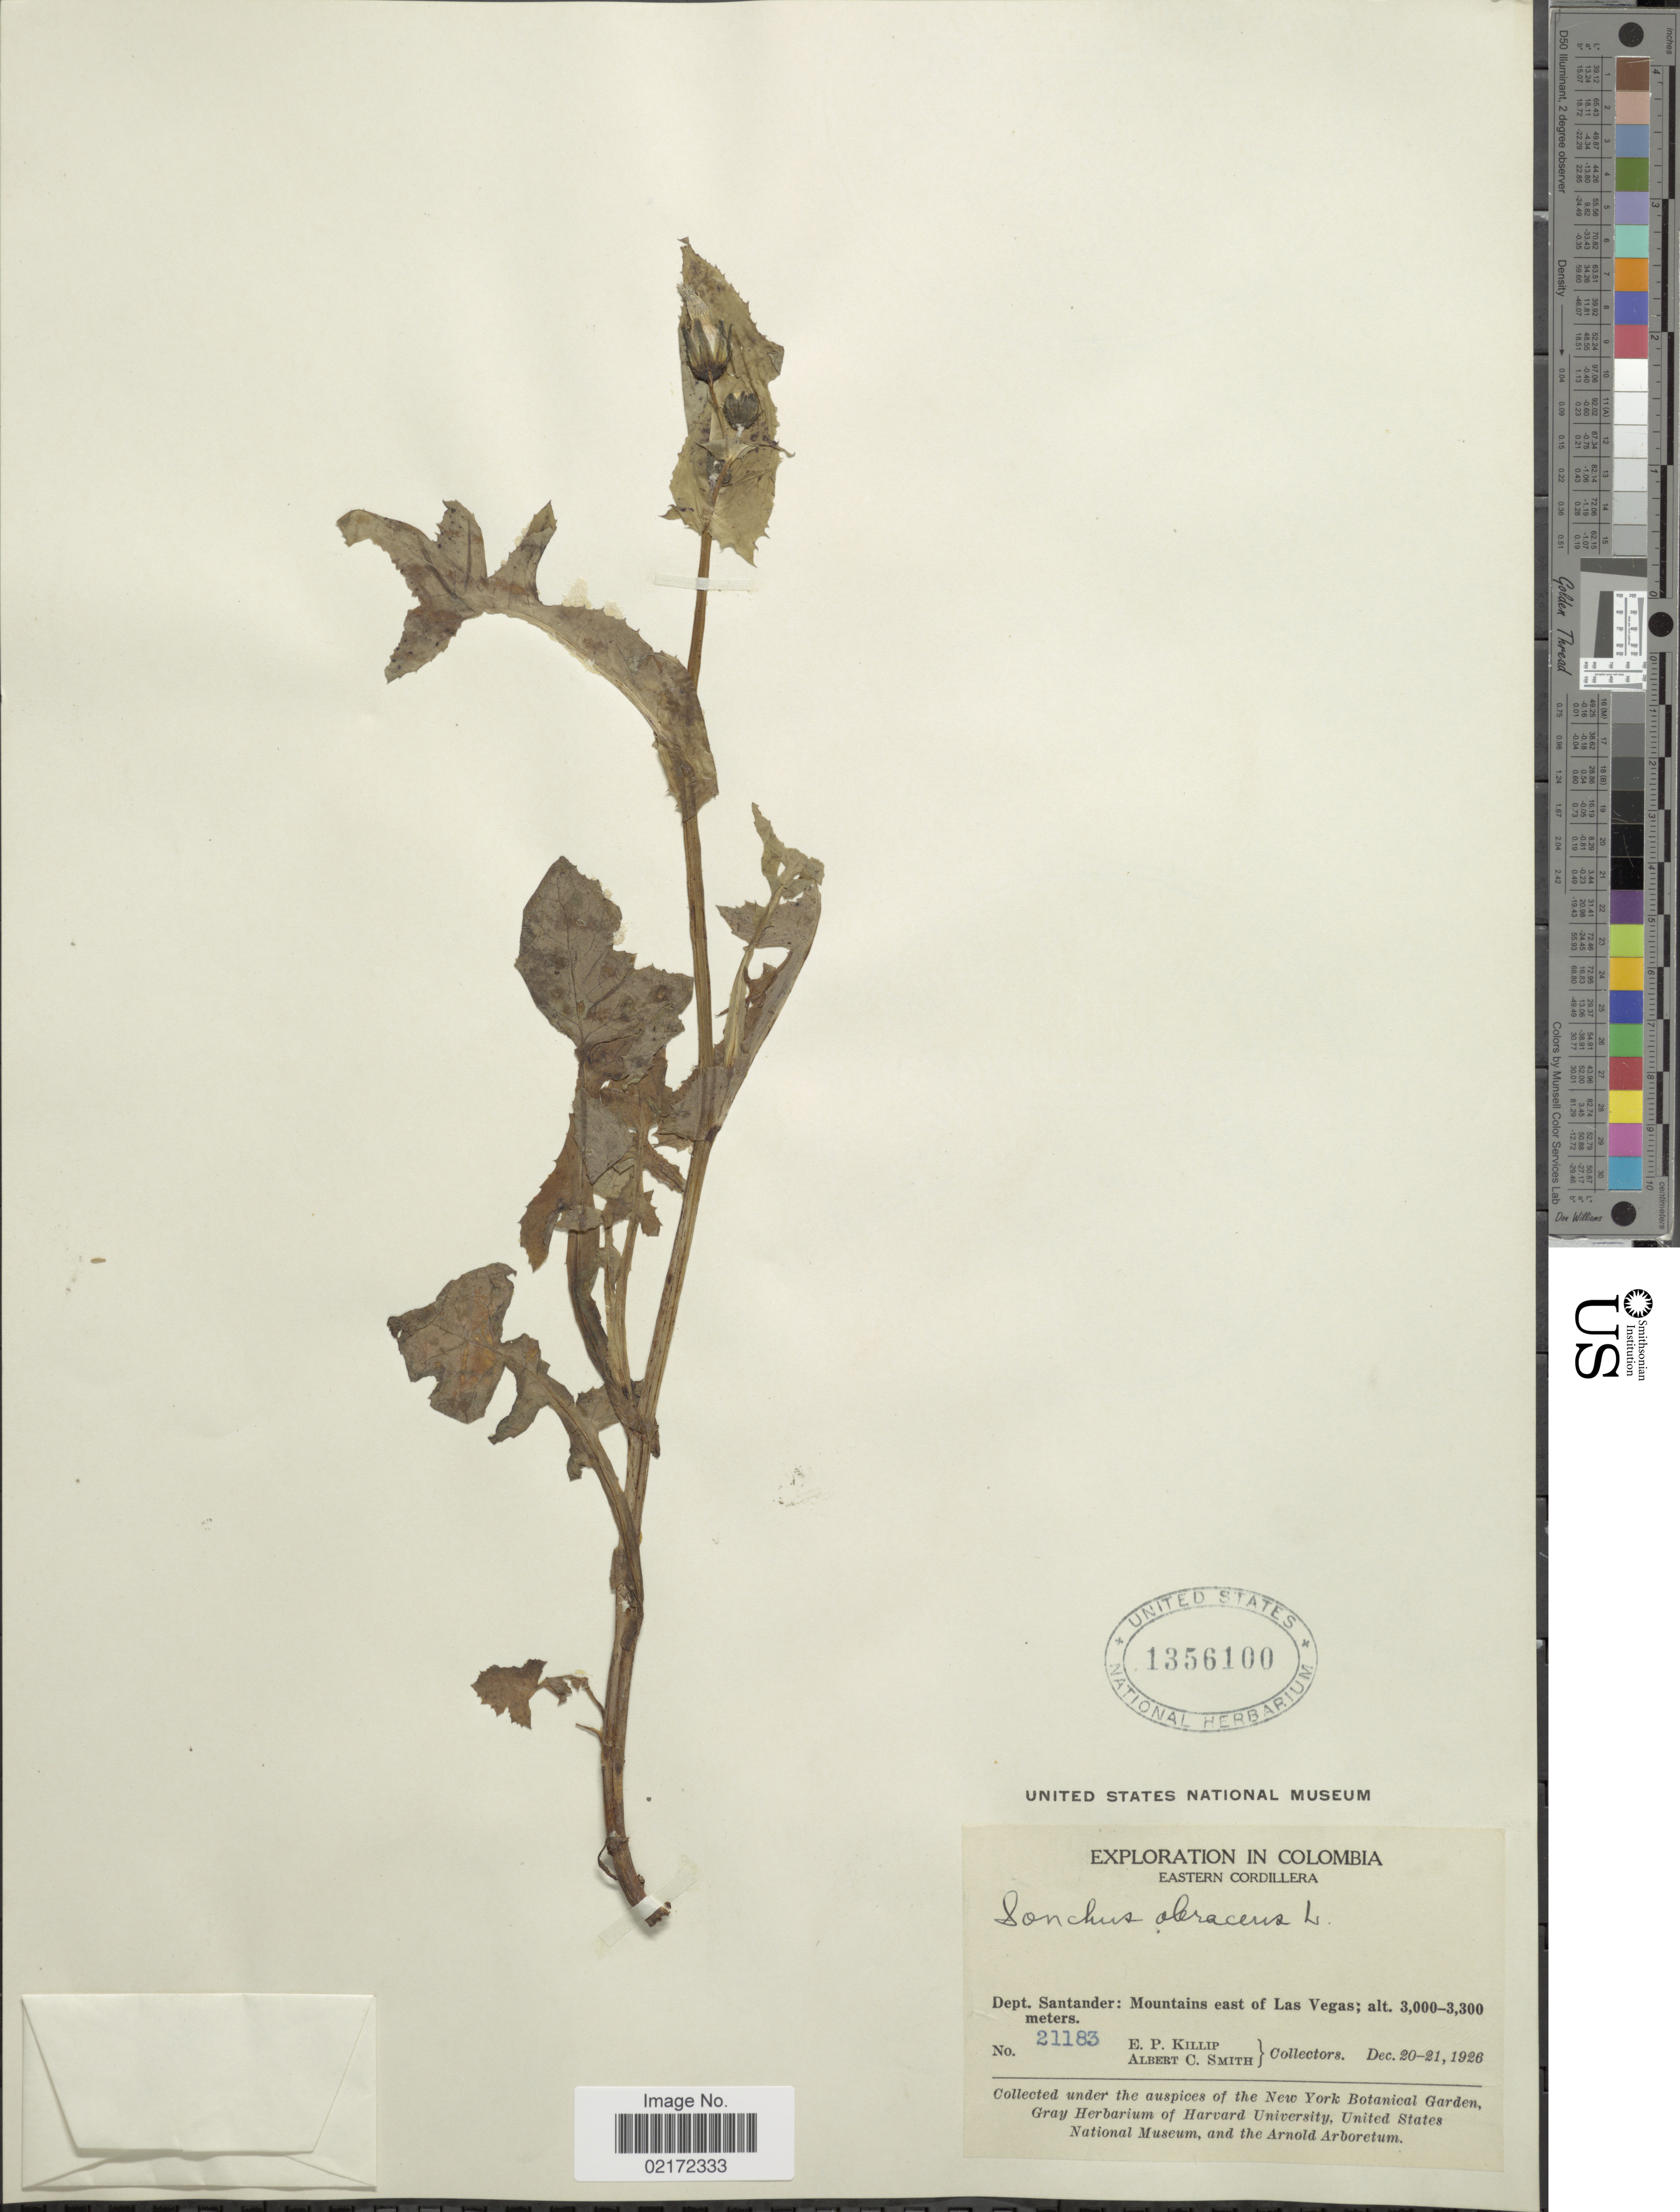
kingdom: Plantae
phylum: Tracheophyta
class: Magnoliopsida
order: Asterales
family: Asteraceae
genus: Sonchus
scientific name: Sonchus oleraceus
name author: L.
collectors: E. P. Killip & A. C. Smith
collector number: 21183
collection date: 1926-12-20/1926-12-21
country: Colombia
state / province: Santander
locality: Eastern Cordillera. Dept. Santander: Mountains east of Las Vegas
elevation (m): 3000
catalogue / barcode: US 1356100